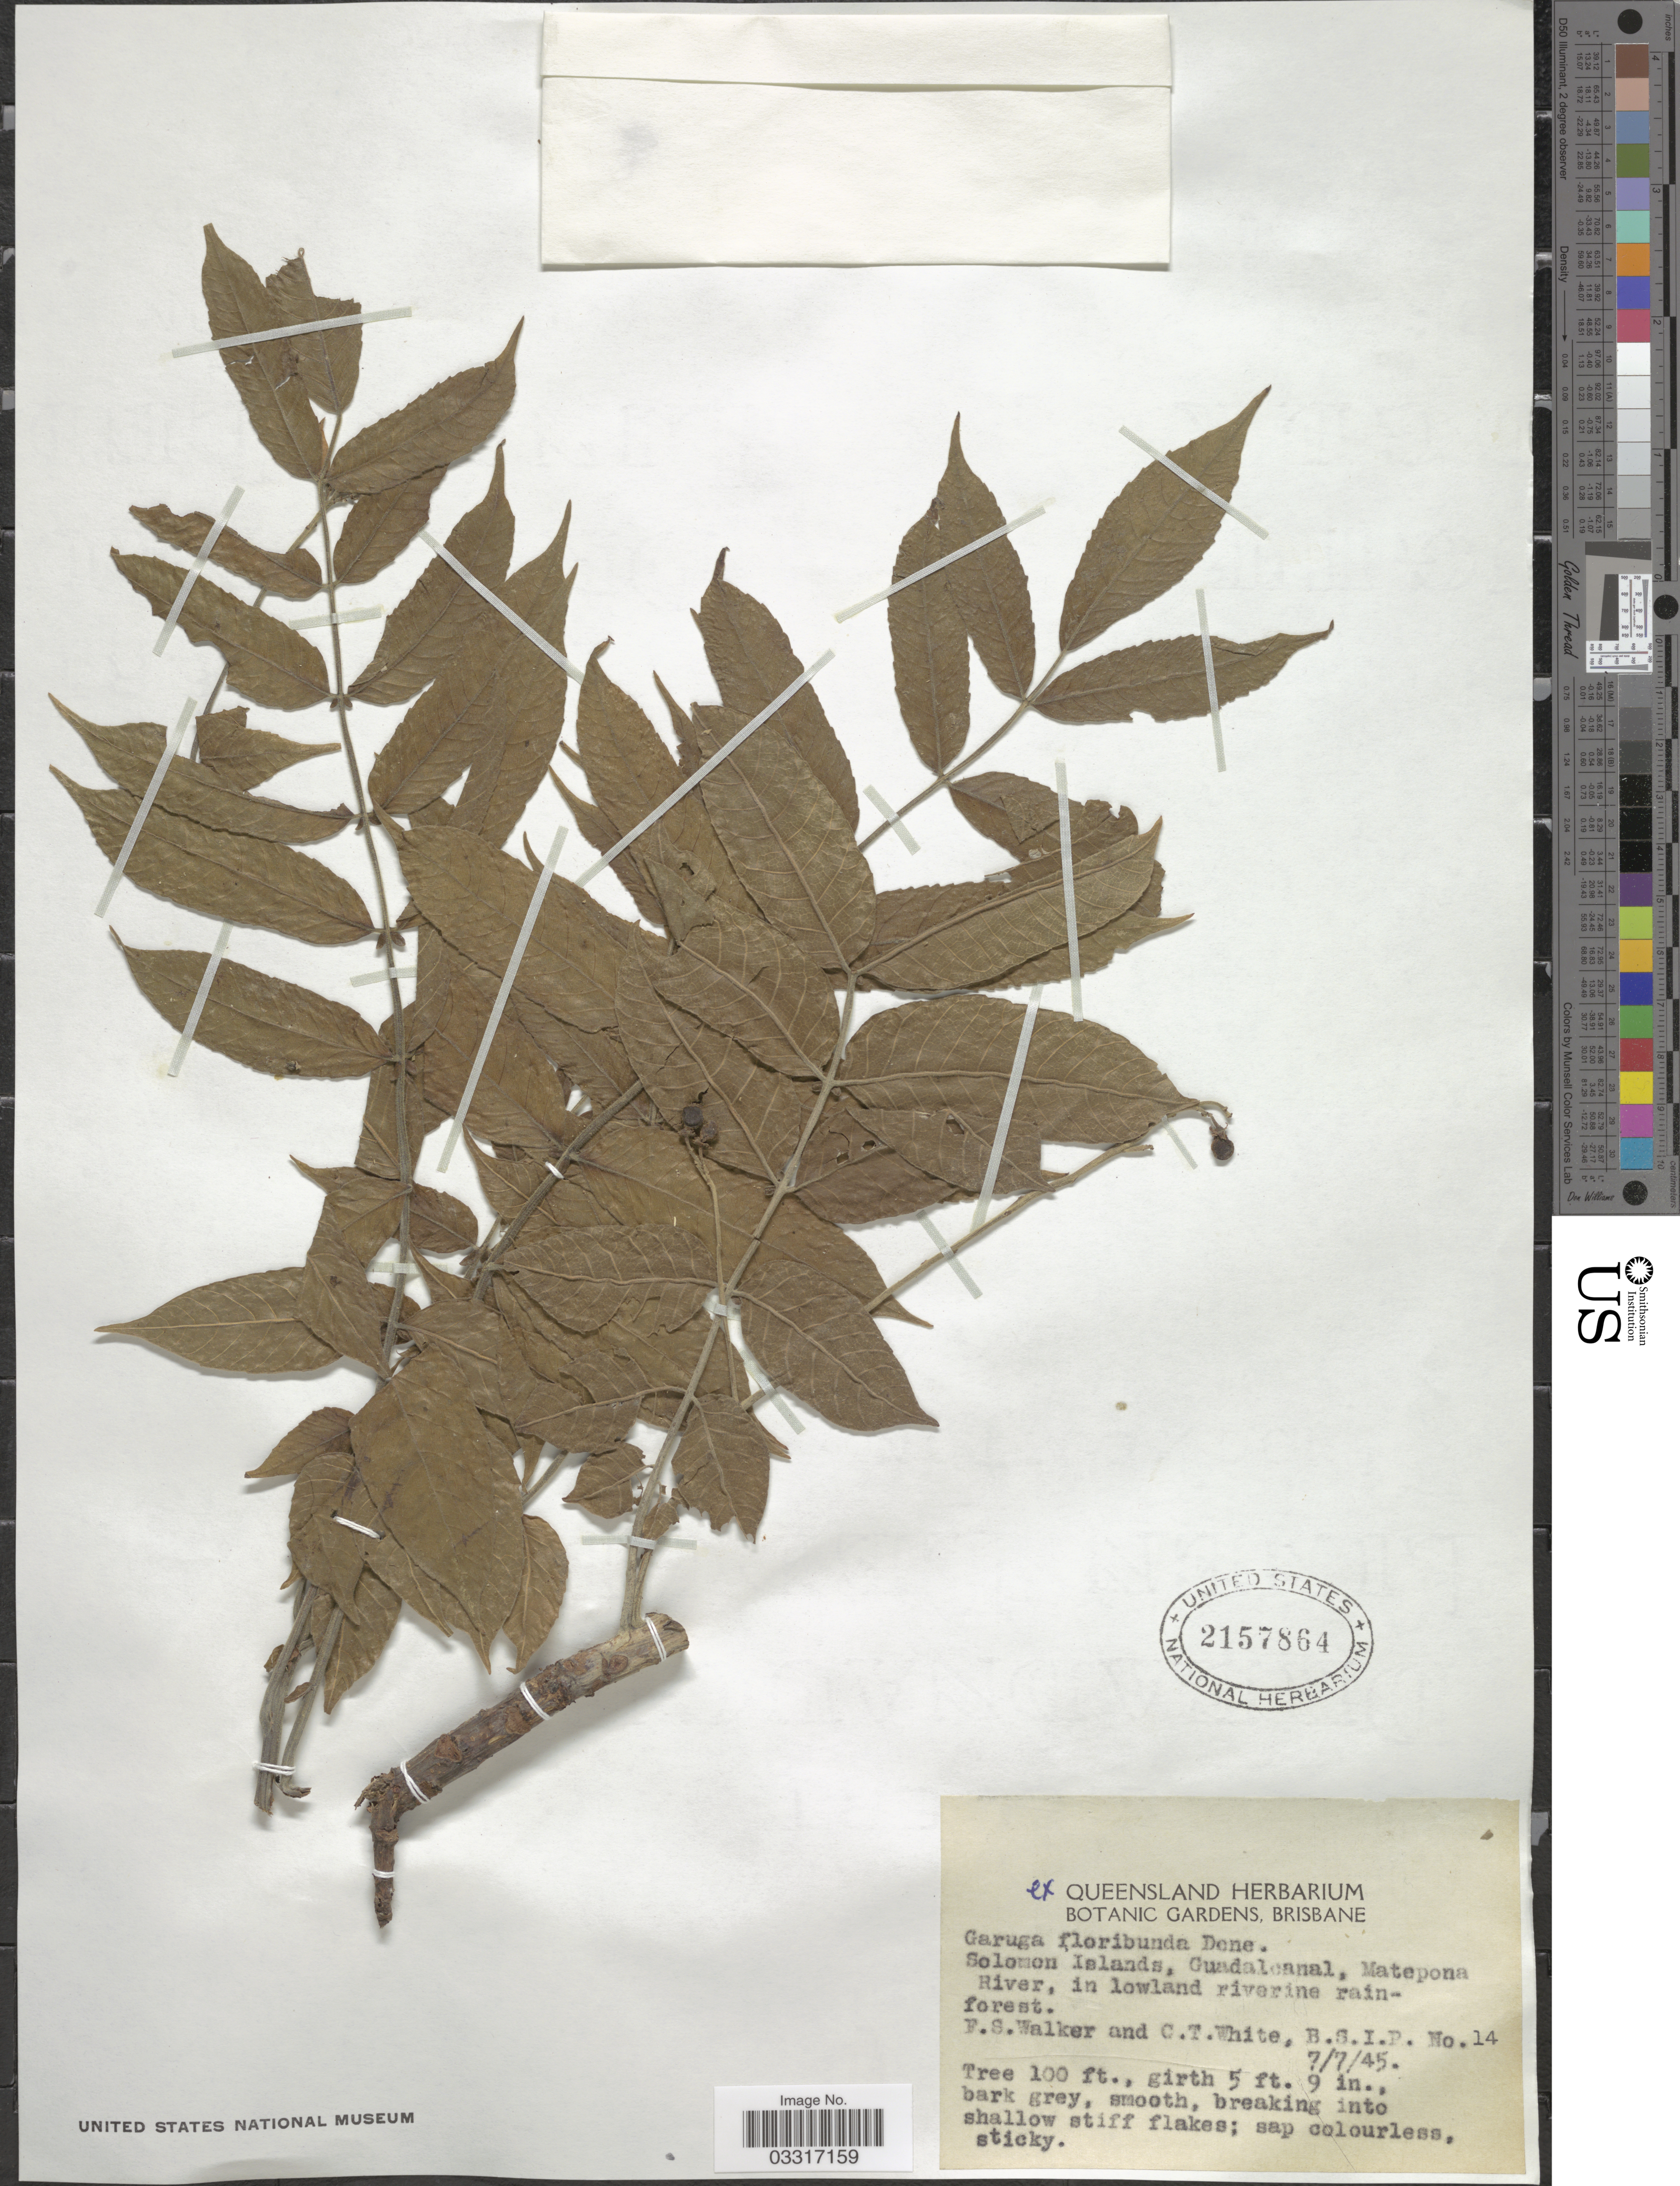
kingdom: Plantae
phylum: Tracheophyta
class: Magnoliopsida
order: Sapindales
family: Burseraceae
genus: Garuga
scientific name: Garuga floribunda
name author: Decne.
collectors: F. Walker & C. T. White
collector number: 14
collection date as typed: Transcribed d/m/y: 7/7/45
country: Solomon Islands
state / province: Solomon Islands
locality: Guadalcanal, Matepona River, in lowland in riverine rainforest.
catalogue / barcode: US 2157864